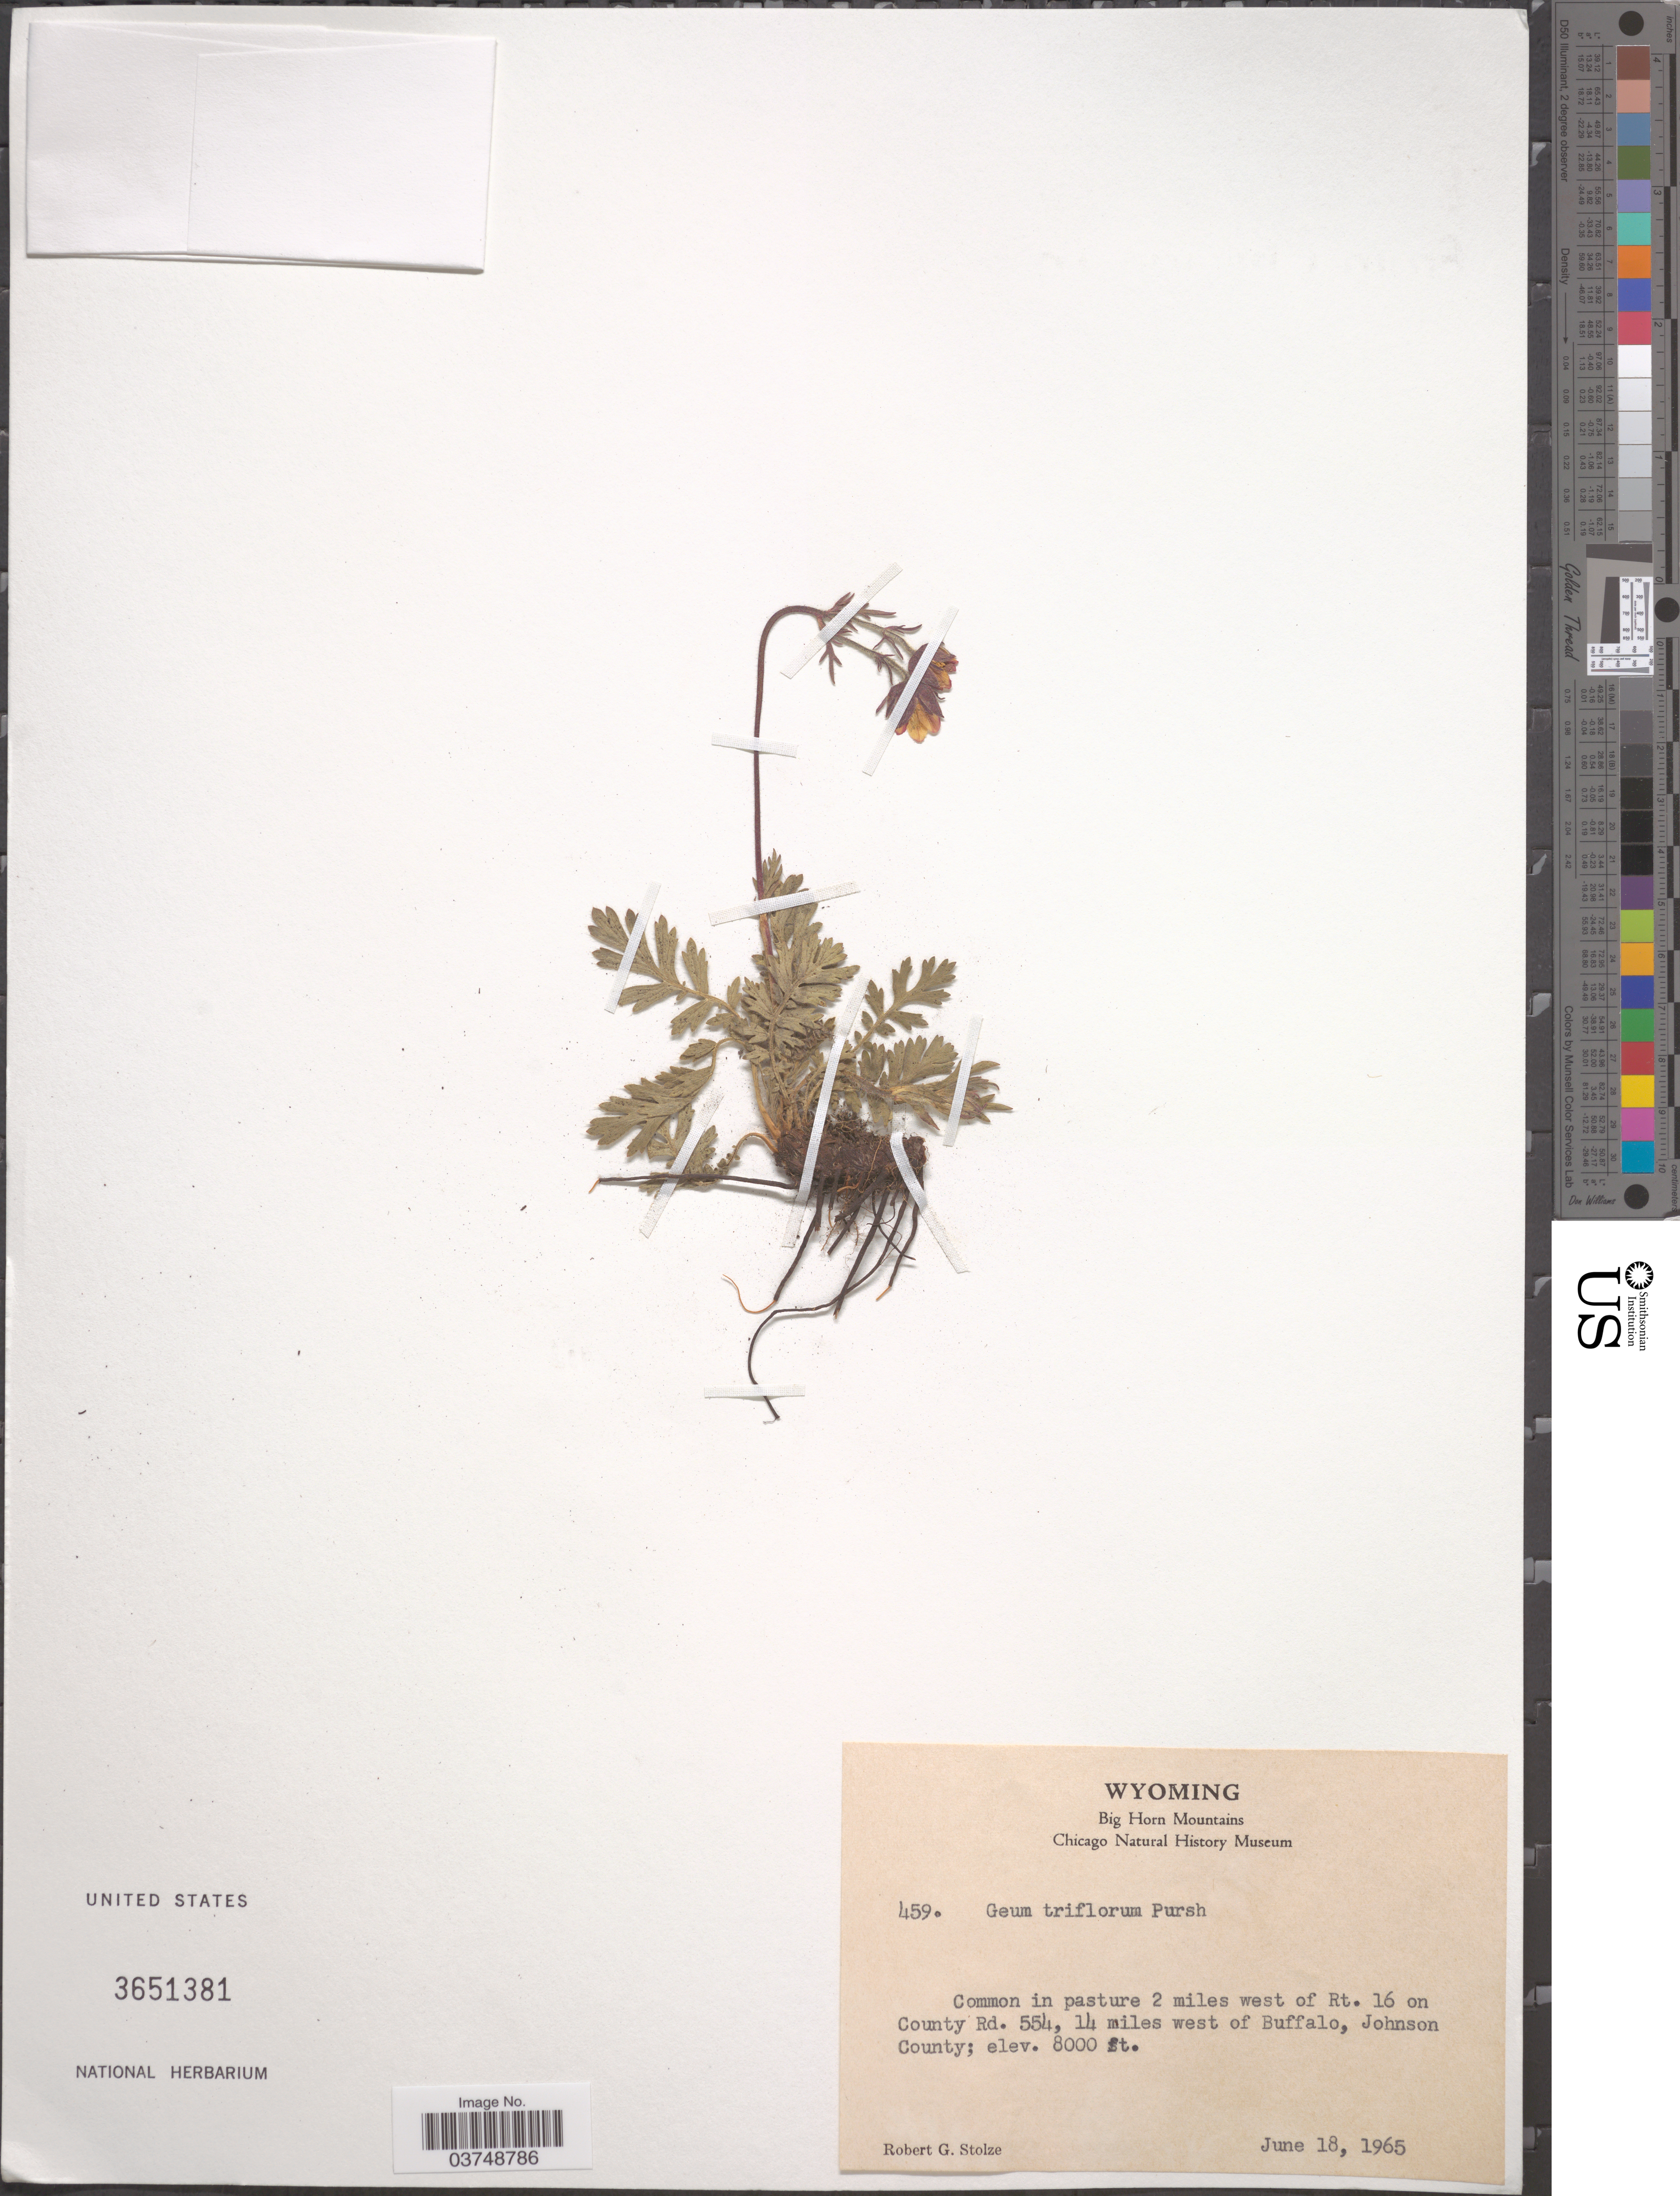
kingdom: Plantae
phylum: Tracheophyta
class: Magnoliopsida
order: Rosales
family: Rosaceae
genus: Geum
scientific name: Geum triflorum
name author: Pursh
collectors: R. G. Stolze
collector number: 459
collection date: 1965-06-18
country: United States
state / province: Wyoming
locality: Big Horn Mountains. Common in pasture 2 miles west of Rt. 16 on County Rd. 554, 14 miles west of Buffalo, Johnson County.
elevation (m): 2438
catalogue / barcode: US 3651381